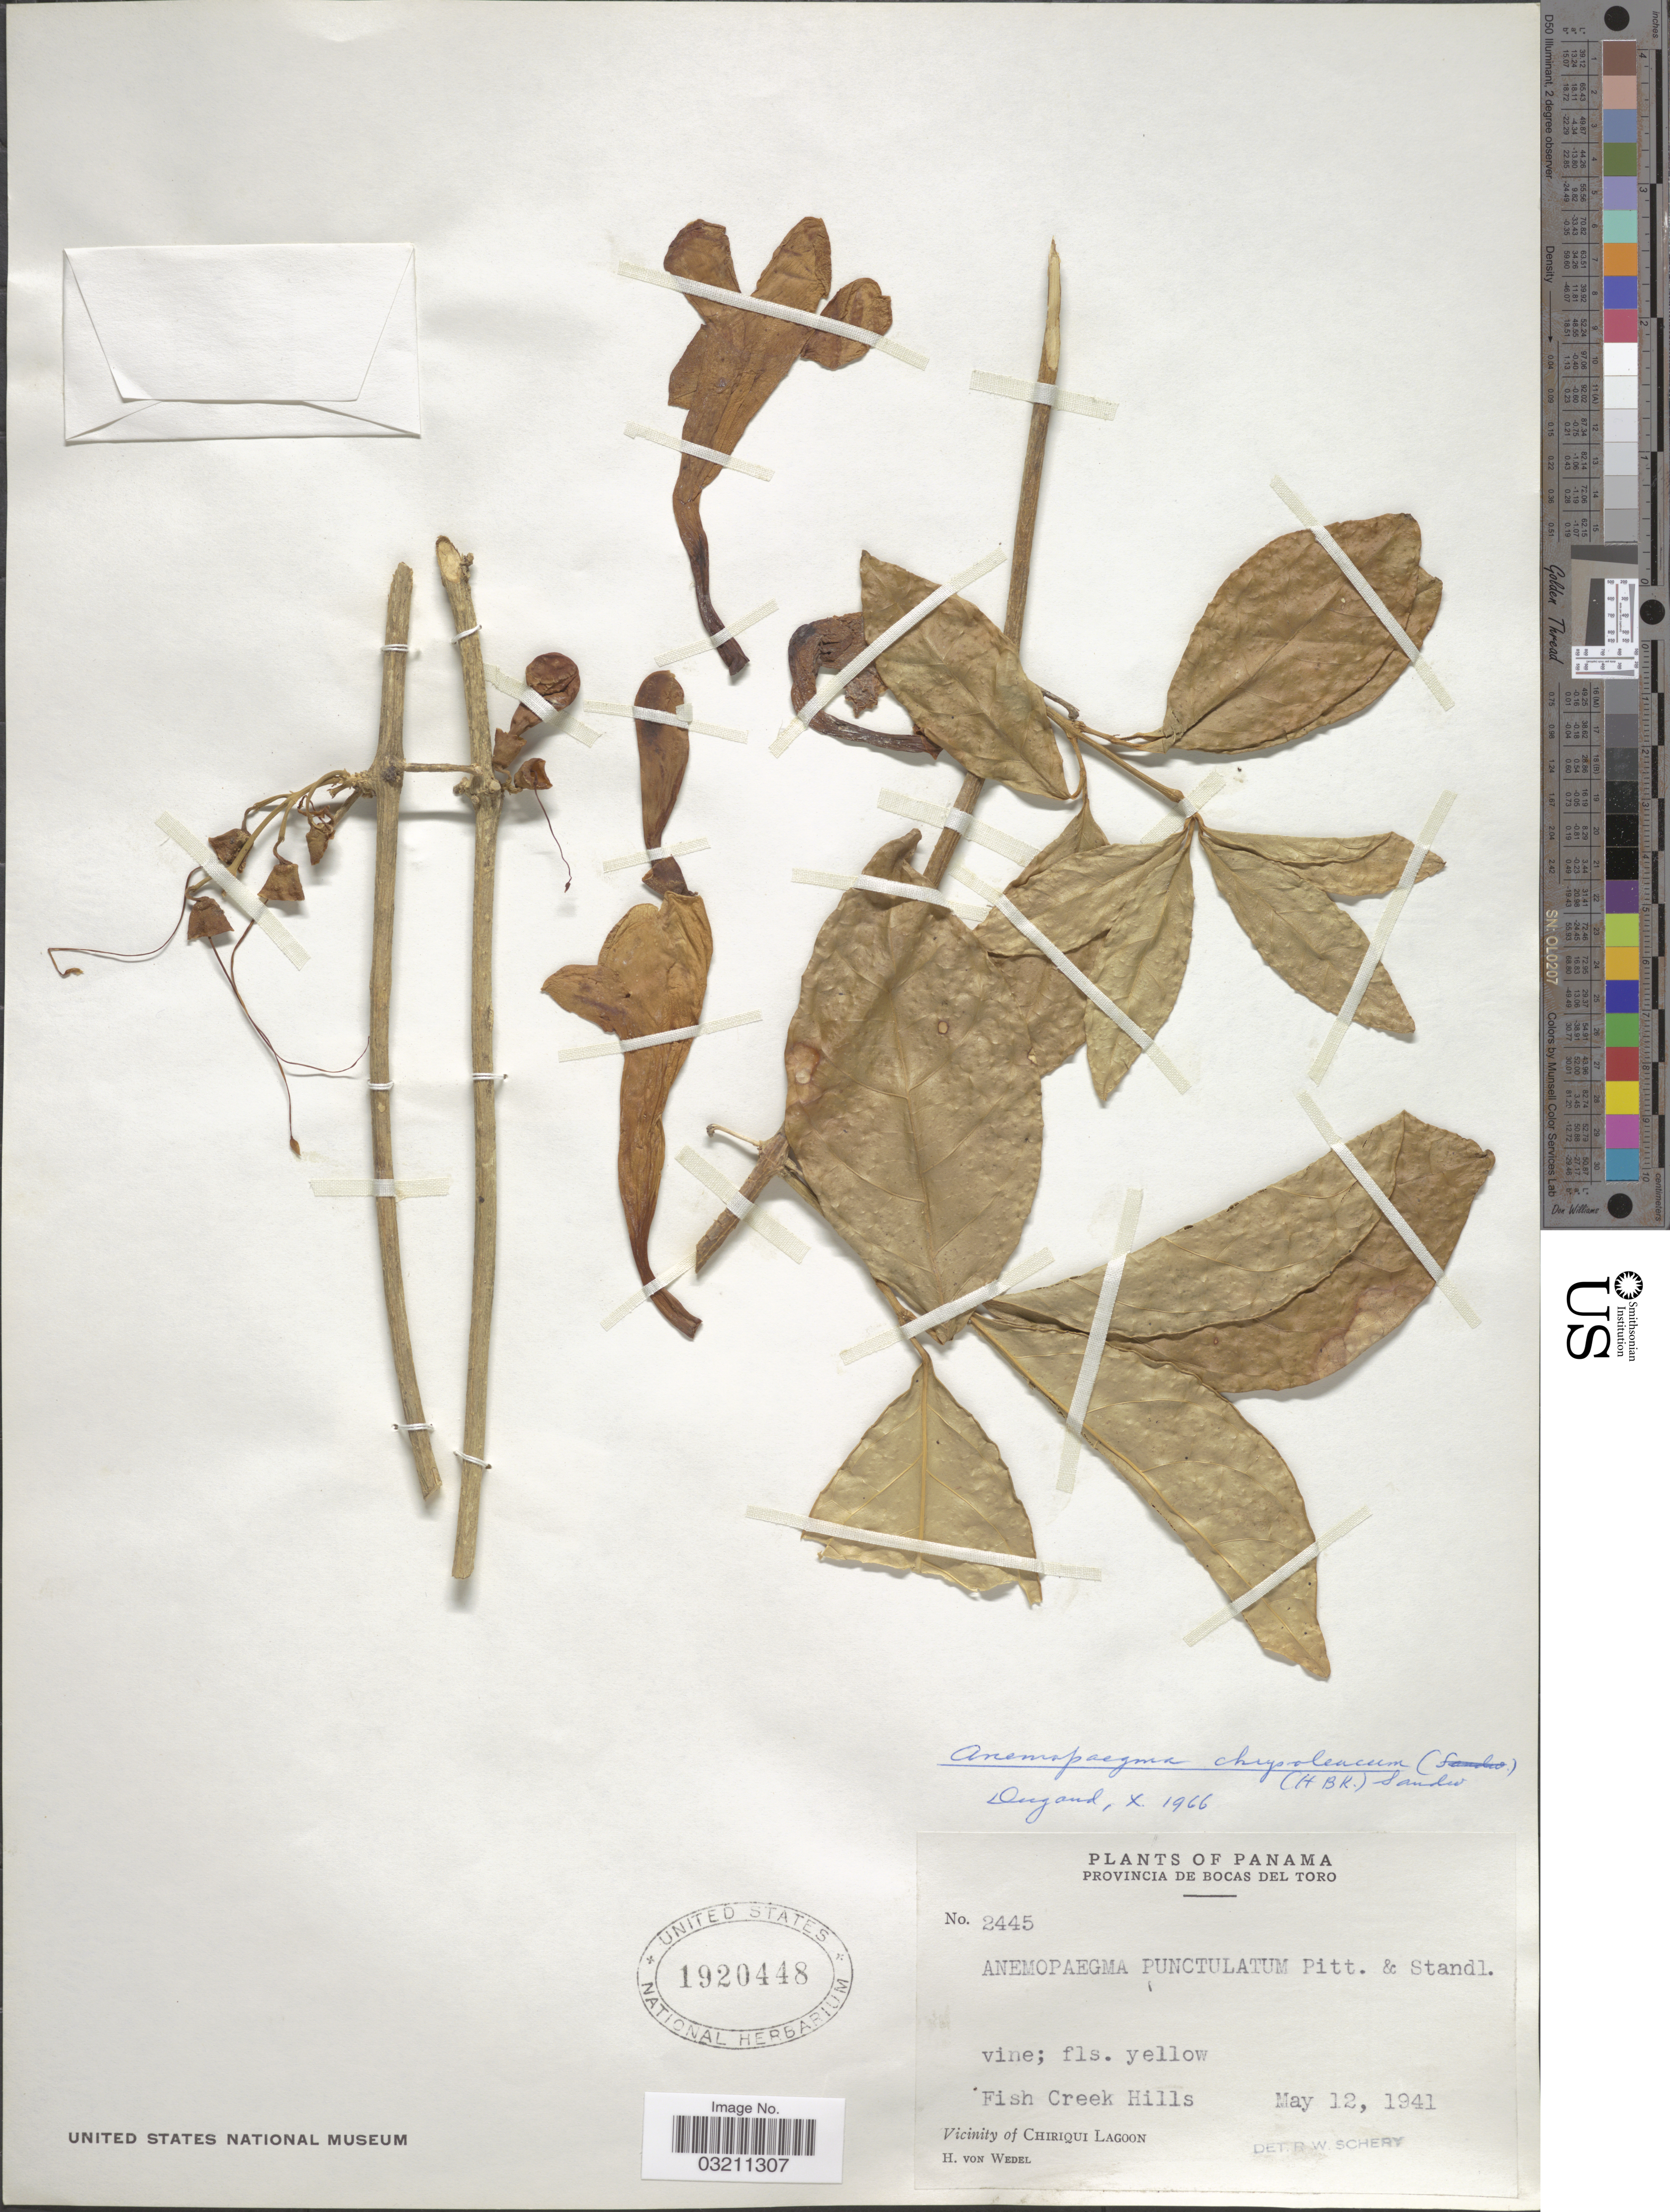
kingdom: Plantae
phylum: Tracheophyta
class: Magnoliopsida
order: Lamiales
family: Bignoniaceae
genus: Anemopaegma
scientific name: Anemopaegma chrysoleucum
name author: (Kunth) Sandwith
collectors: H. von Wedel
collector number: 2445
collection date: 1941-05-12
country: Panama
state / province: Bocas del Toro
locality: Fish Creek Hills. Vicinity of Chiriqui Lagoon.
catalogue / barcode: US 1920448